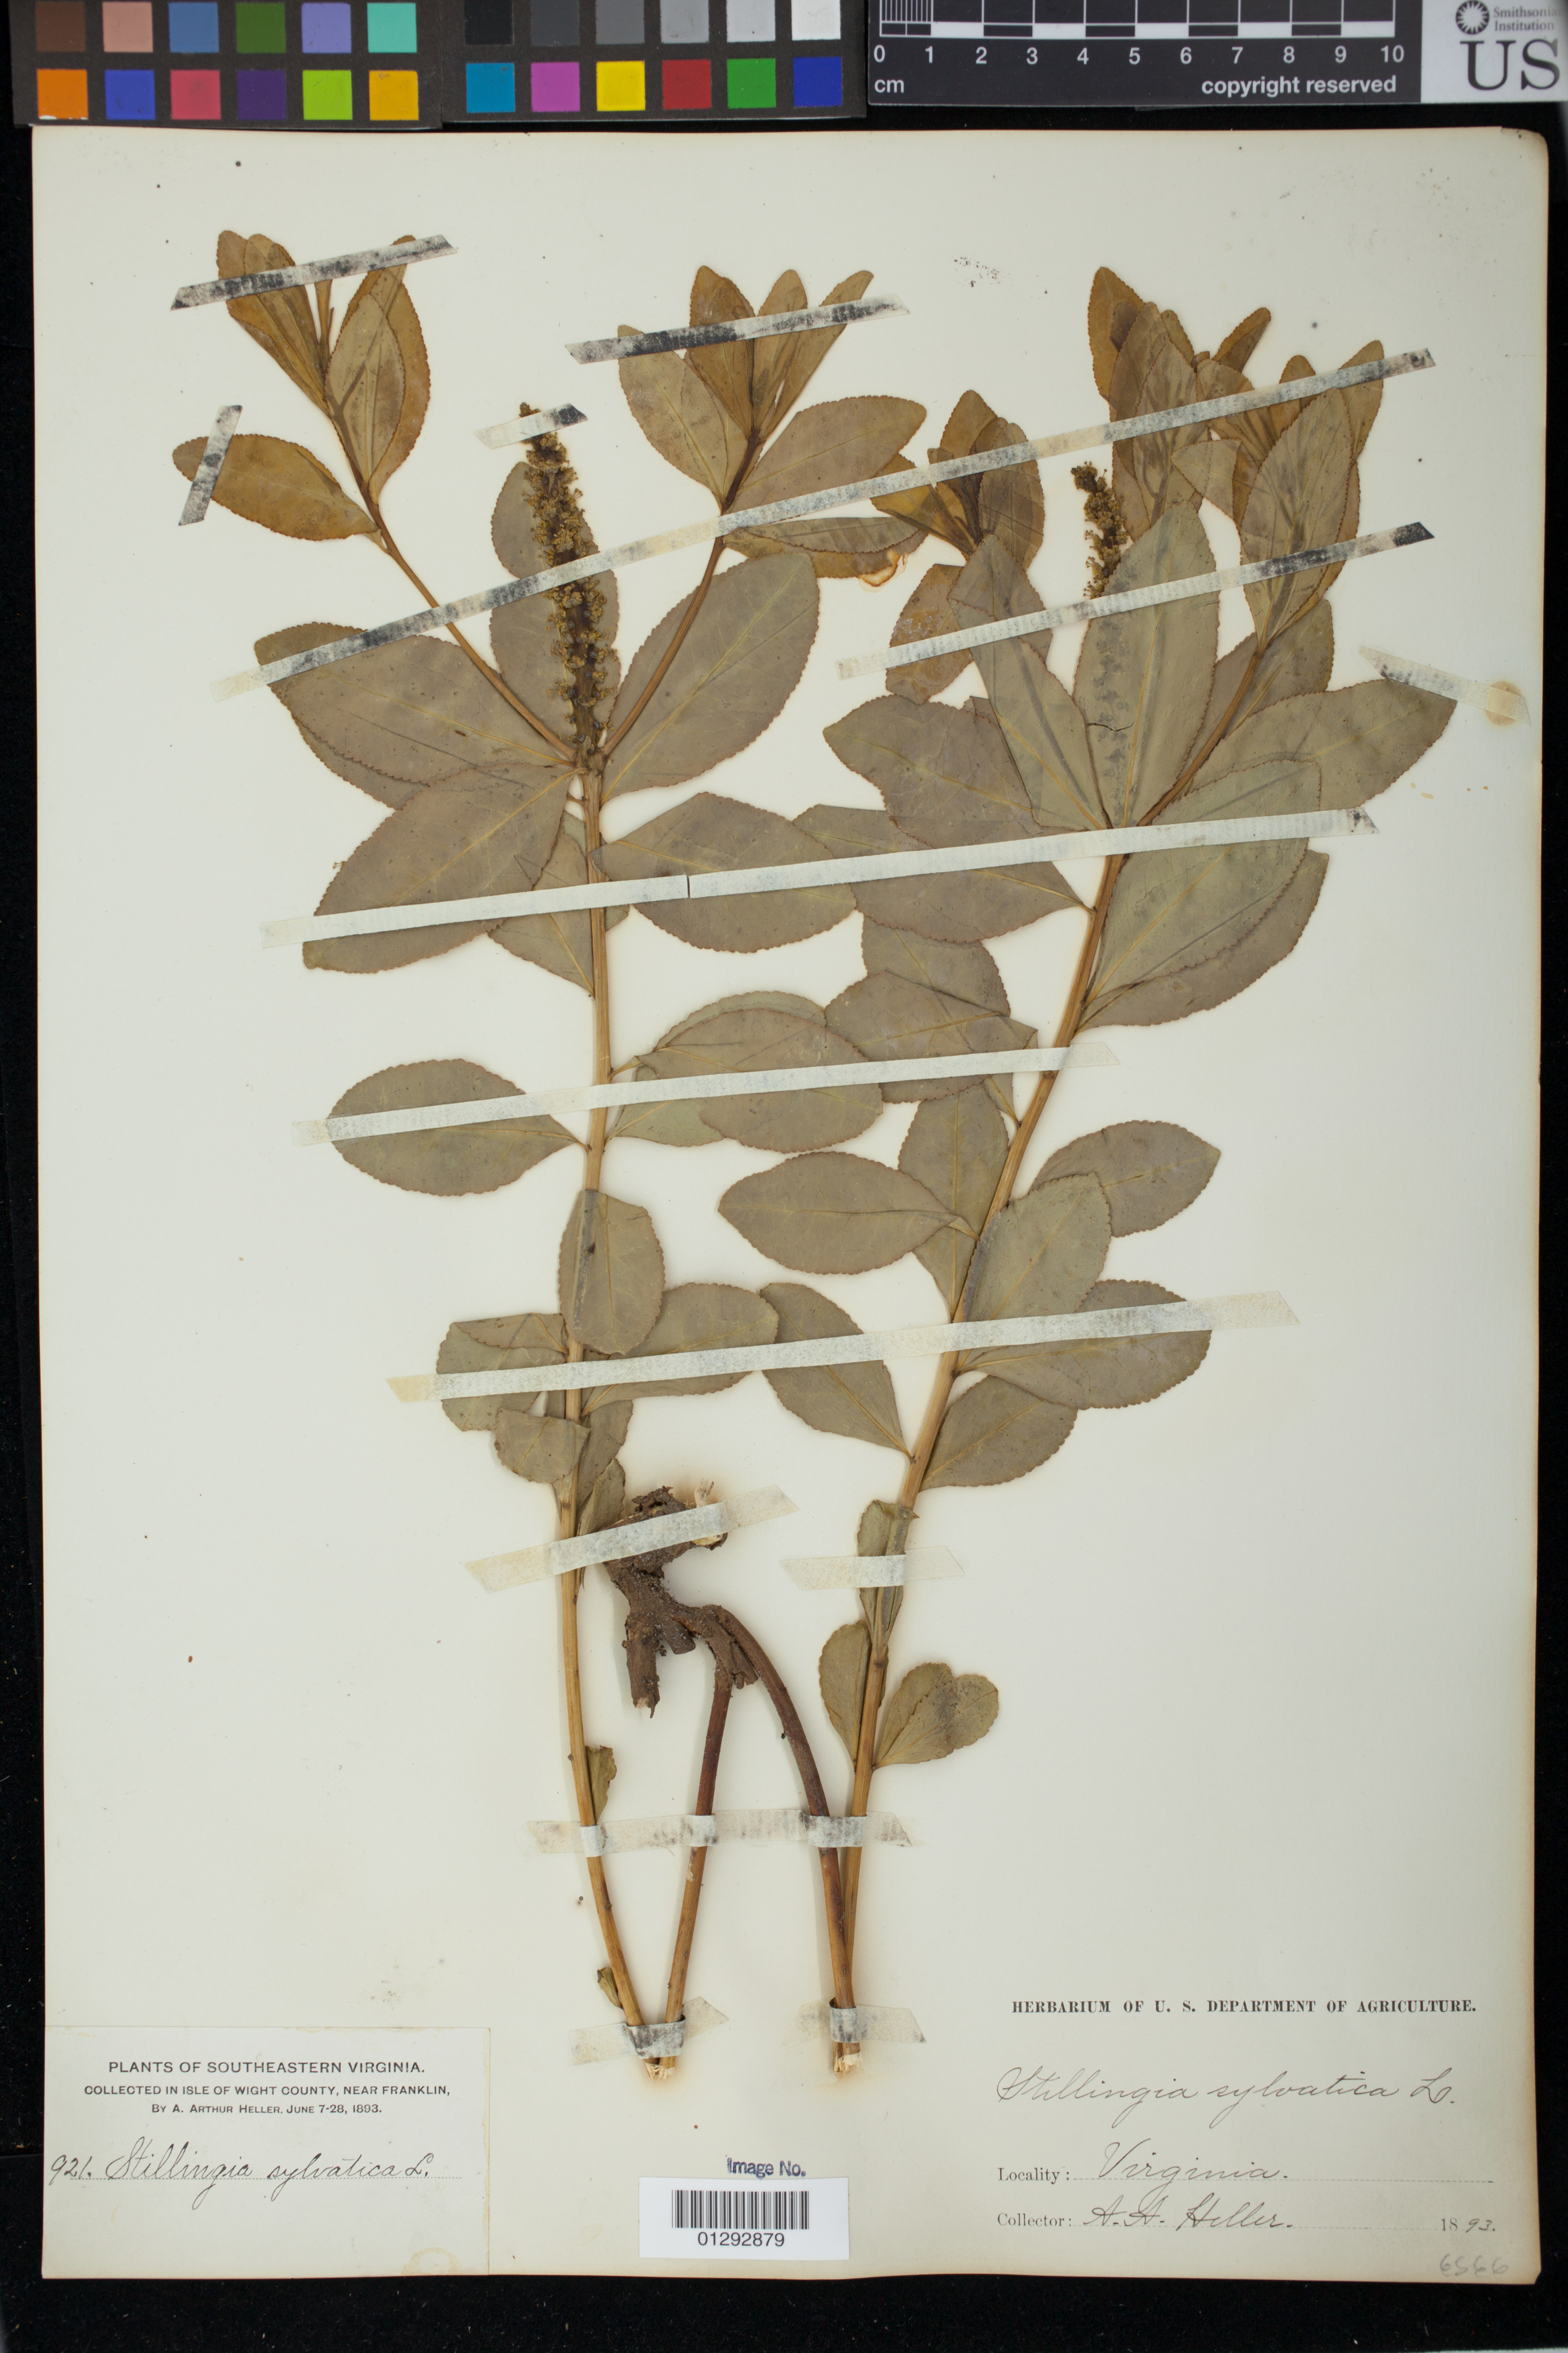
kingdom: Plantae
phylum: Tracheophyta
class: Magnoliopsida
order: Malpighiales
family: Euphorbiaceae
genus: Stillingia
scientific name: Stillingia sylvatica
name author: L.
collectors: A. A. Heller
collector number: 921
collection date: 1893-06-07/1893-06-28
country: United States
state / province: Virginia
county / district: Isle of Wight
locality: near Franklin